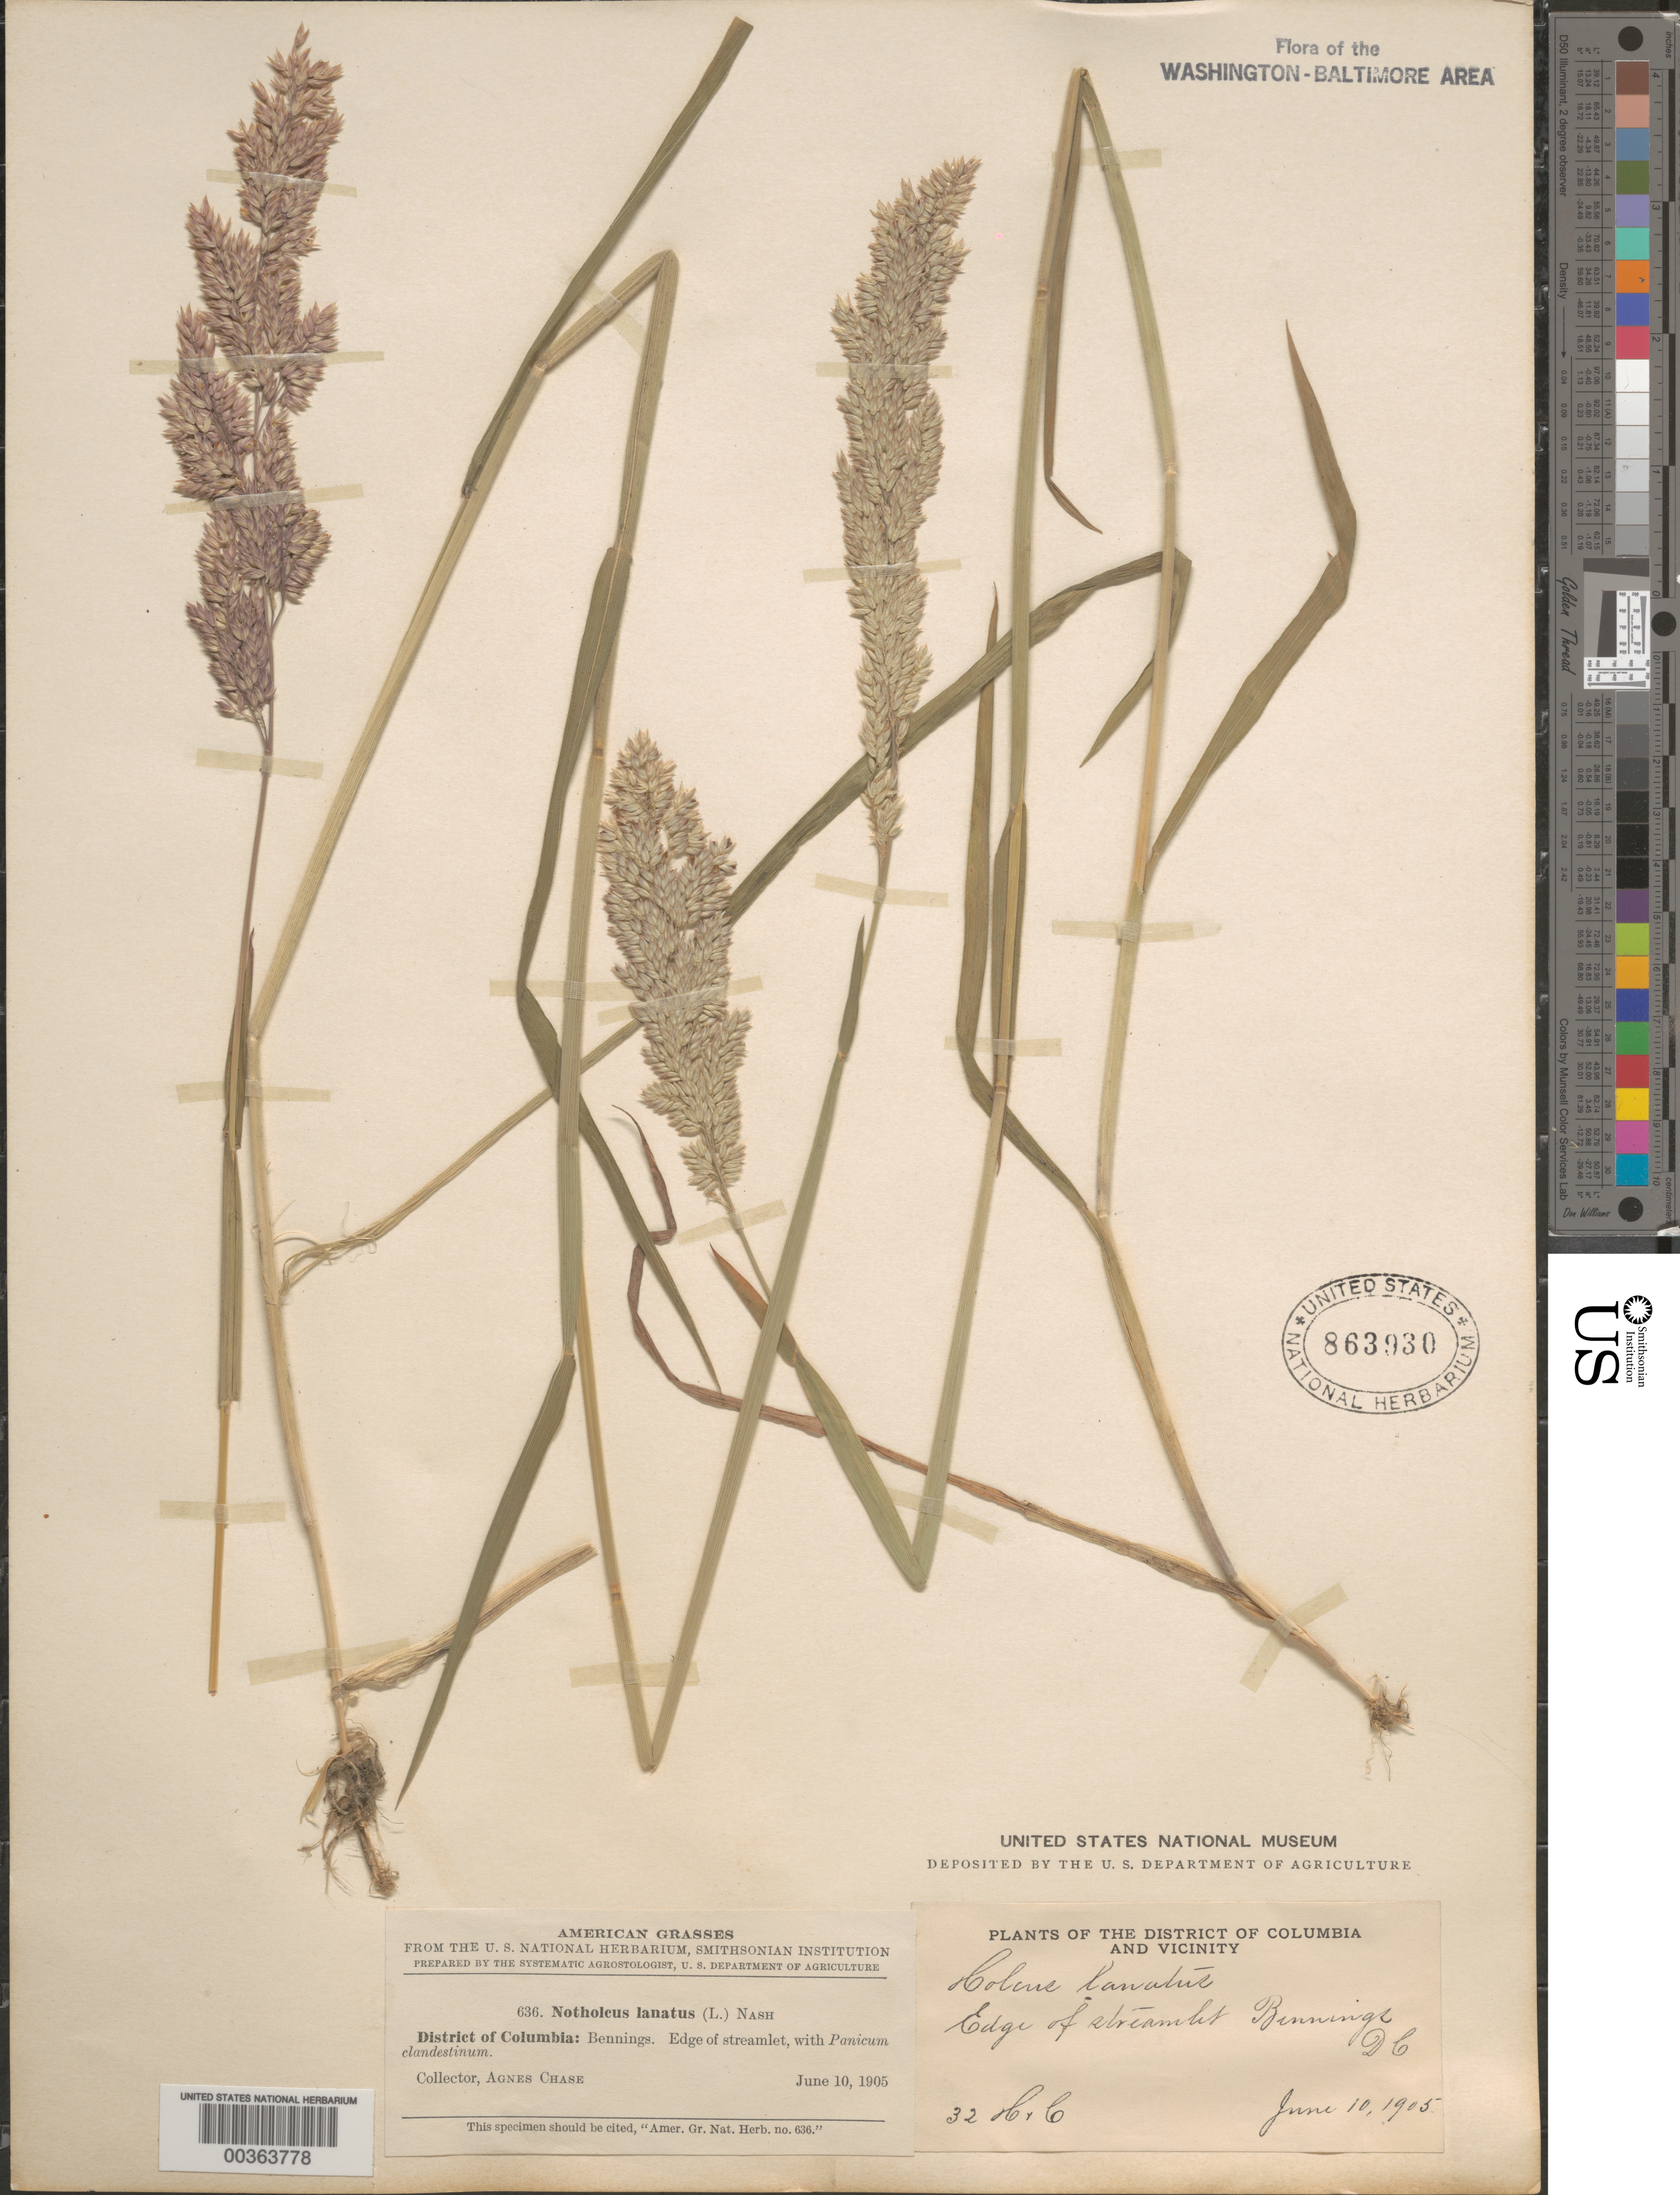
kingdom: Plantae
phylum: Tracheophyta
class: Liliopsida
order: Poales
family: Poaceae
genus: Holcus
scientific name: Holcus lanatus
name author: L.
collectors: A. Chase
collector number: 636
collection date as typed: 10 Jun 1905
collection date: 1905-06-10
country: United States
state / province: District of Columbia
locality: Bennings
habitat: Edge of streamlet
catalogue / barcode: US 863930